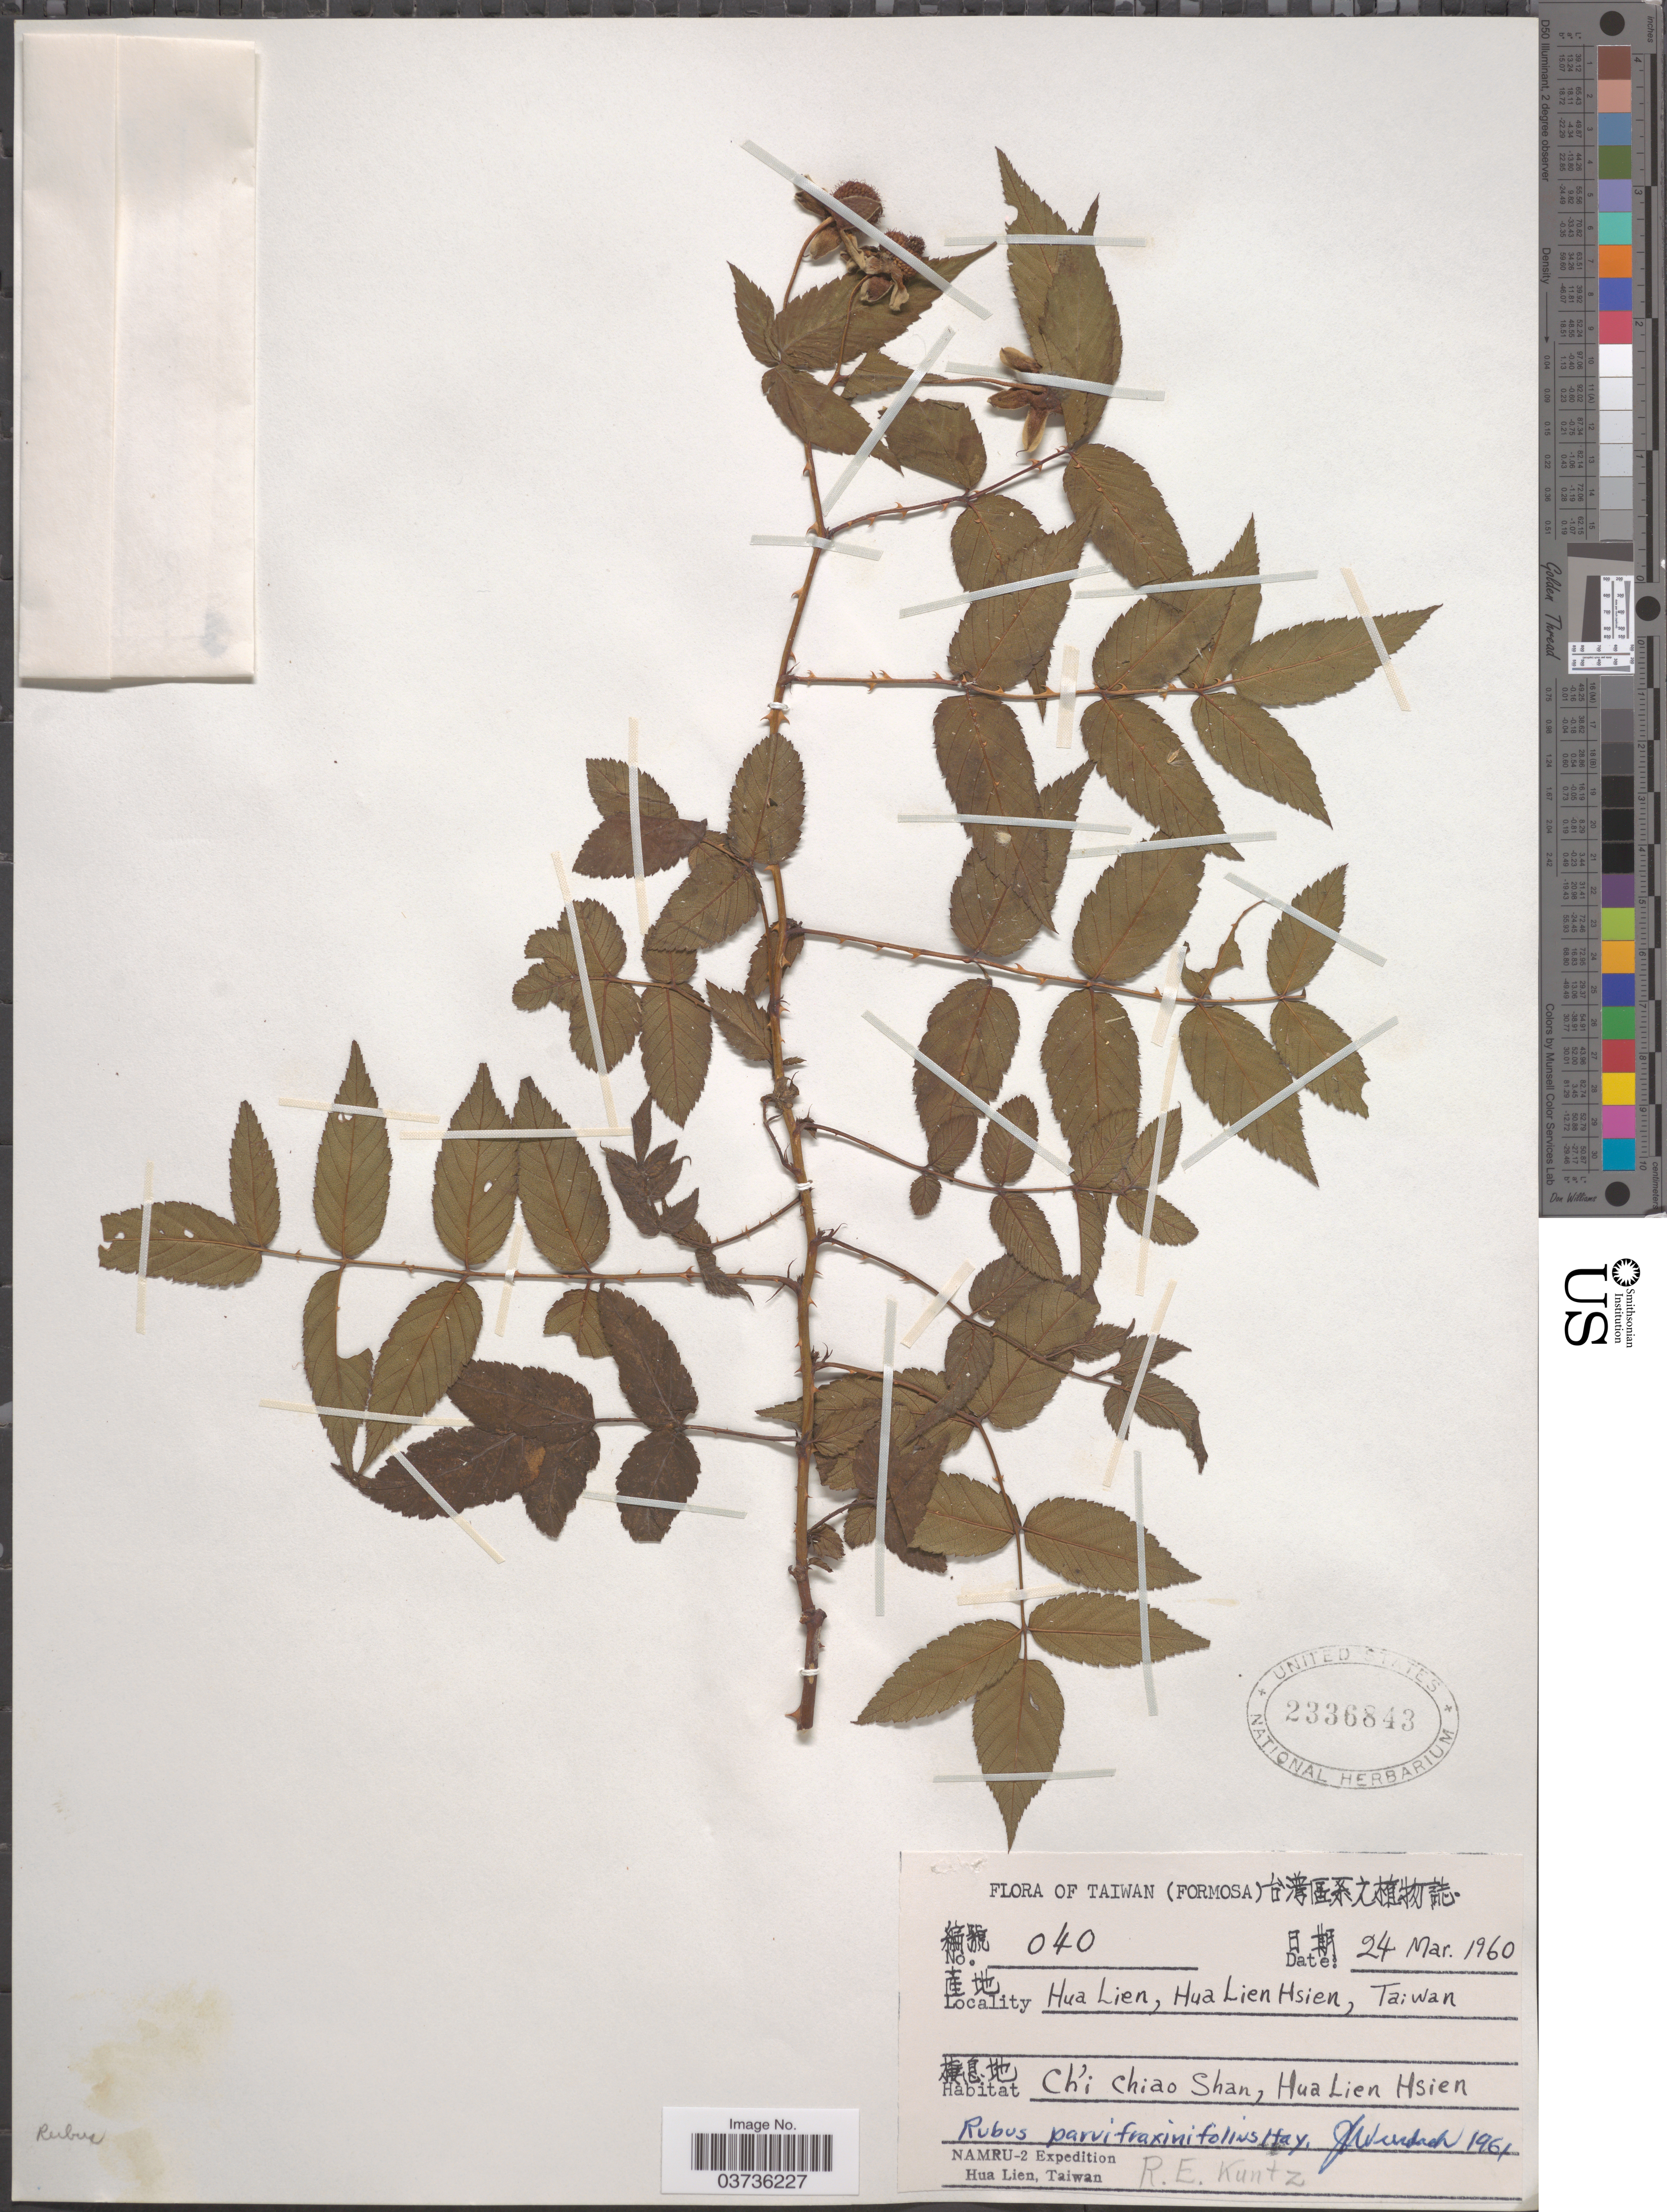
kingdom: Plantae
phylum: Tracheophyta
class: Magnoliopsida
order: Rosales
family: Rosaceae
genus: Rubus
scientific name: Rubus parvifraxinifolius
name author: Hayata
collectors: R. E. Kuntz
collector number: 040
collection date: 1960-03-24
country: Taiwan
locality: (Formosa). Hua Lien, Hua Lien Hsien. Ch'i Chiao Shan, Hua Lien Hsien.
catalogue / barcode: US 2336843